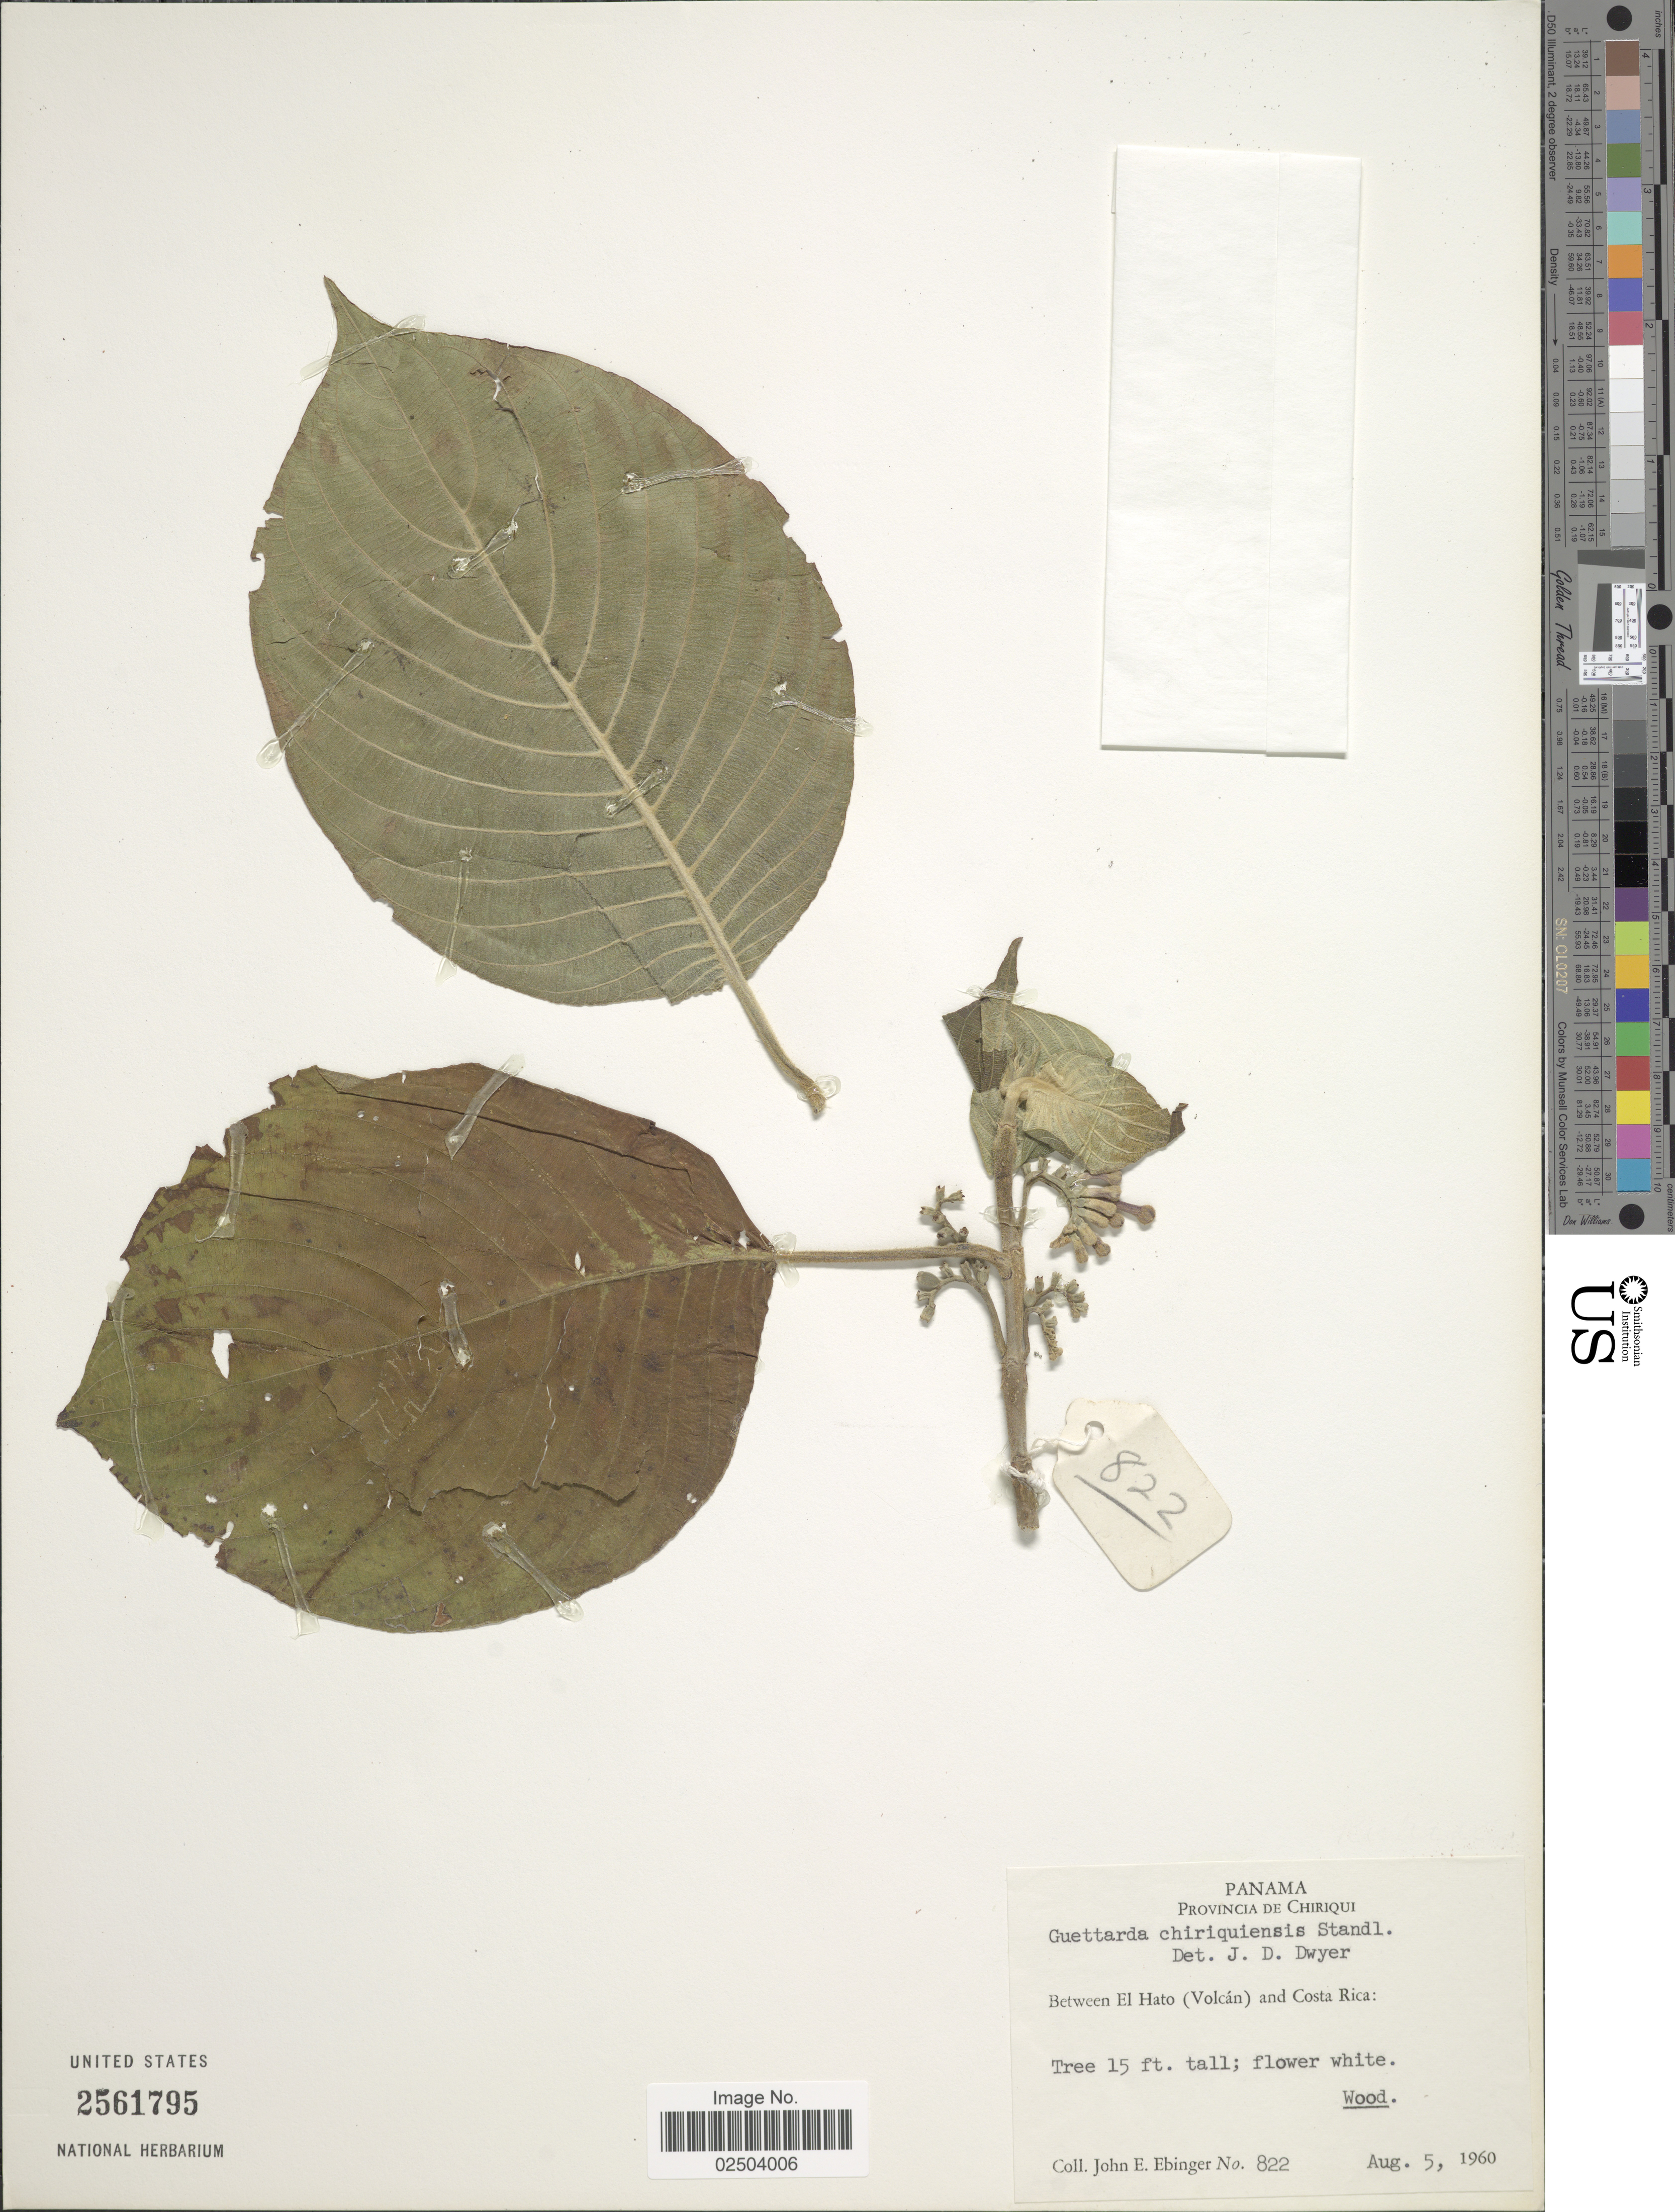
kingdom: Plantae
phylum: Tracheophyta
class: Magnoliopsida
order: Gentianales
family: Rubiaceae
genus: Guettarda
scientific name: Guettarda chiriquiensis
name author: Standl.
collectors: J. Ebinger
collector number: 822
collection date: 1960-08-05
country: Panama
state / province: Chiriqui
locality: Provincia de Chiriqui. Between El Hato (Volcan) and Costa Rica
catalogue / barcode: US 2561795